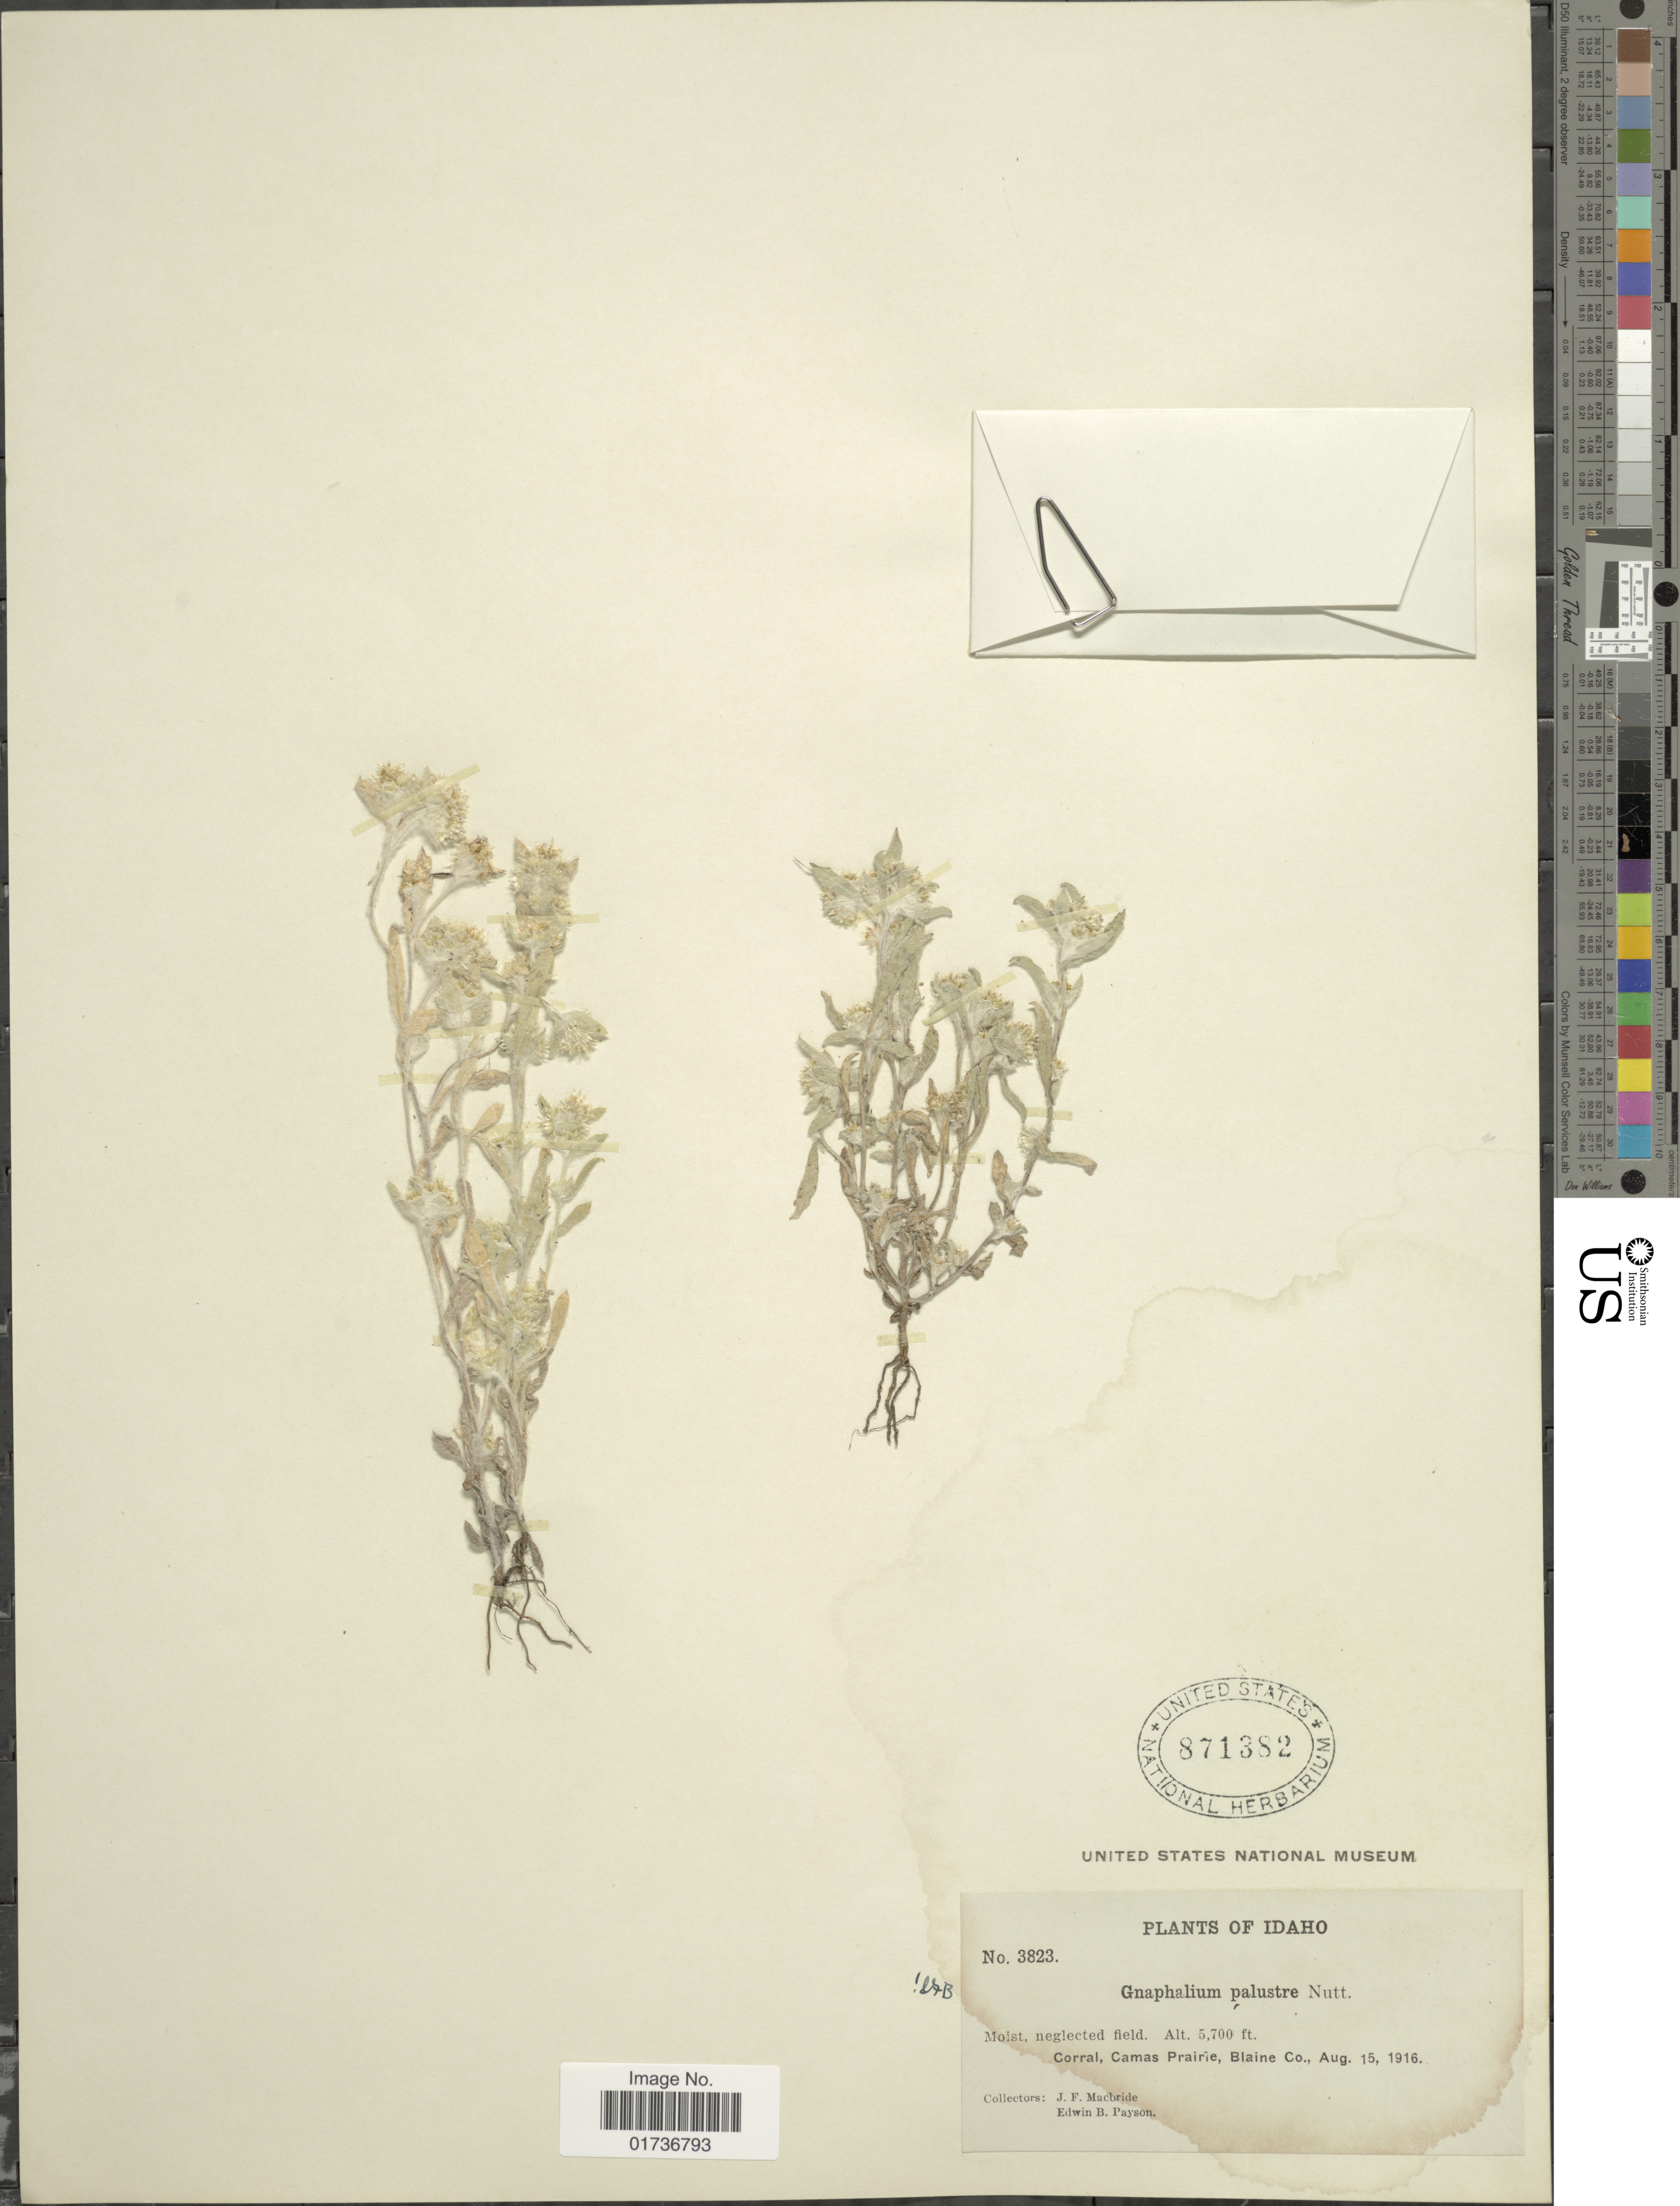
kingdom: Plantae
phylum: Tracheophyta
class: Magnoliopsida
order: Asterales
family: Asteraceae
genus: Gnaphalium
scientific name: Gnaphalium palustre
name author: Nutt.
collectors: J. F. Macbride & E. B. Payson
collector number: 3823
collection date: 1916-08-15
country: United States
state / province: Idaho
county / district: Blaine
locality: Corral, Camas Prairie. Moist, neglected field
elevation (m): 1737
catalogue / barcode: US 871382